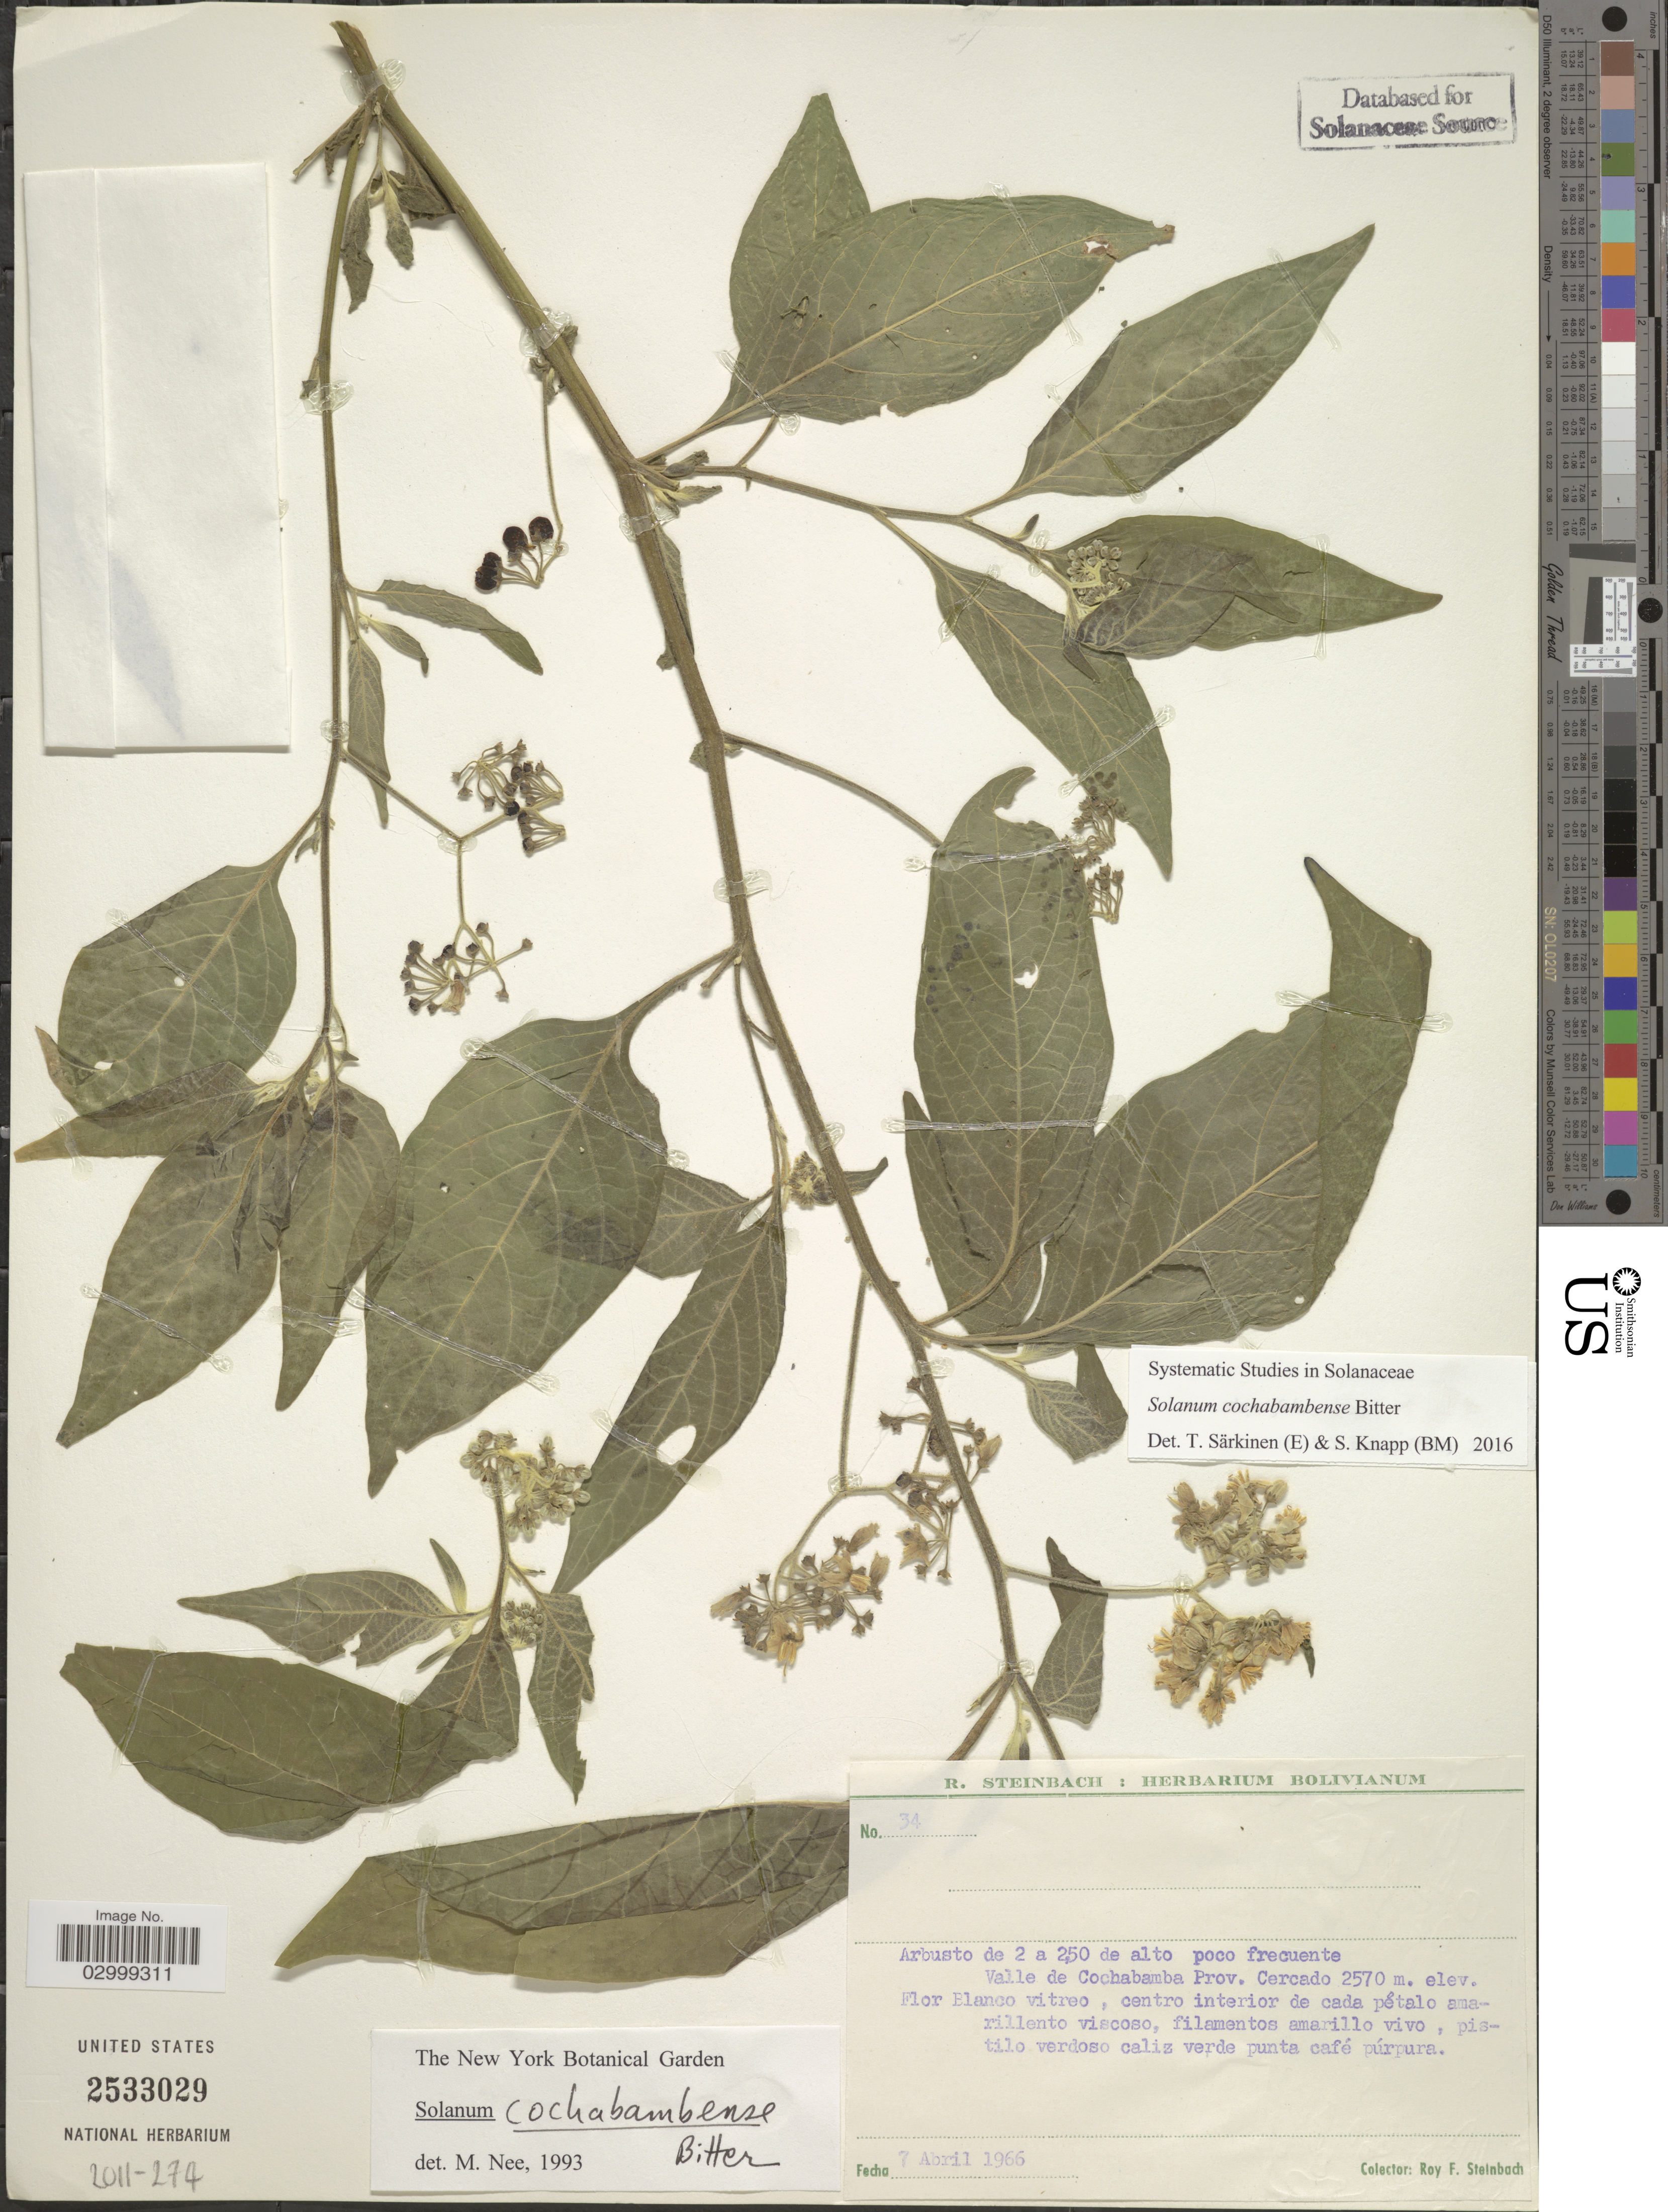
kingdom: Plantae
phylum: Tracheophyta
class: Magnoliopsida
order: Solanales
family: Solanaceae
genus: Solanum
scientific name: Solanum cochabambense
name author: Bitter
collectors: R. F. Steinbach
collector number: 34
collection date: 1966-04-07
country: Bolivia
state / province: Cochabamba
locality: Valle de Cochabamba, Prov. Cercado.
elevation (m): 2570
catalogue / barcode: US 2533029